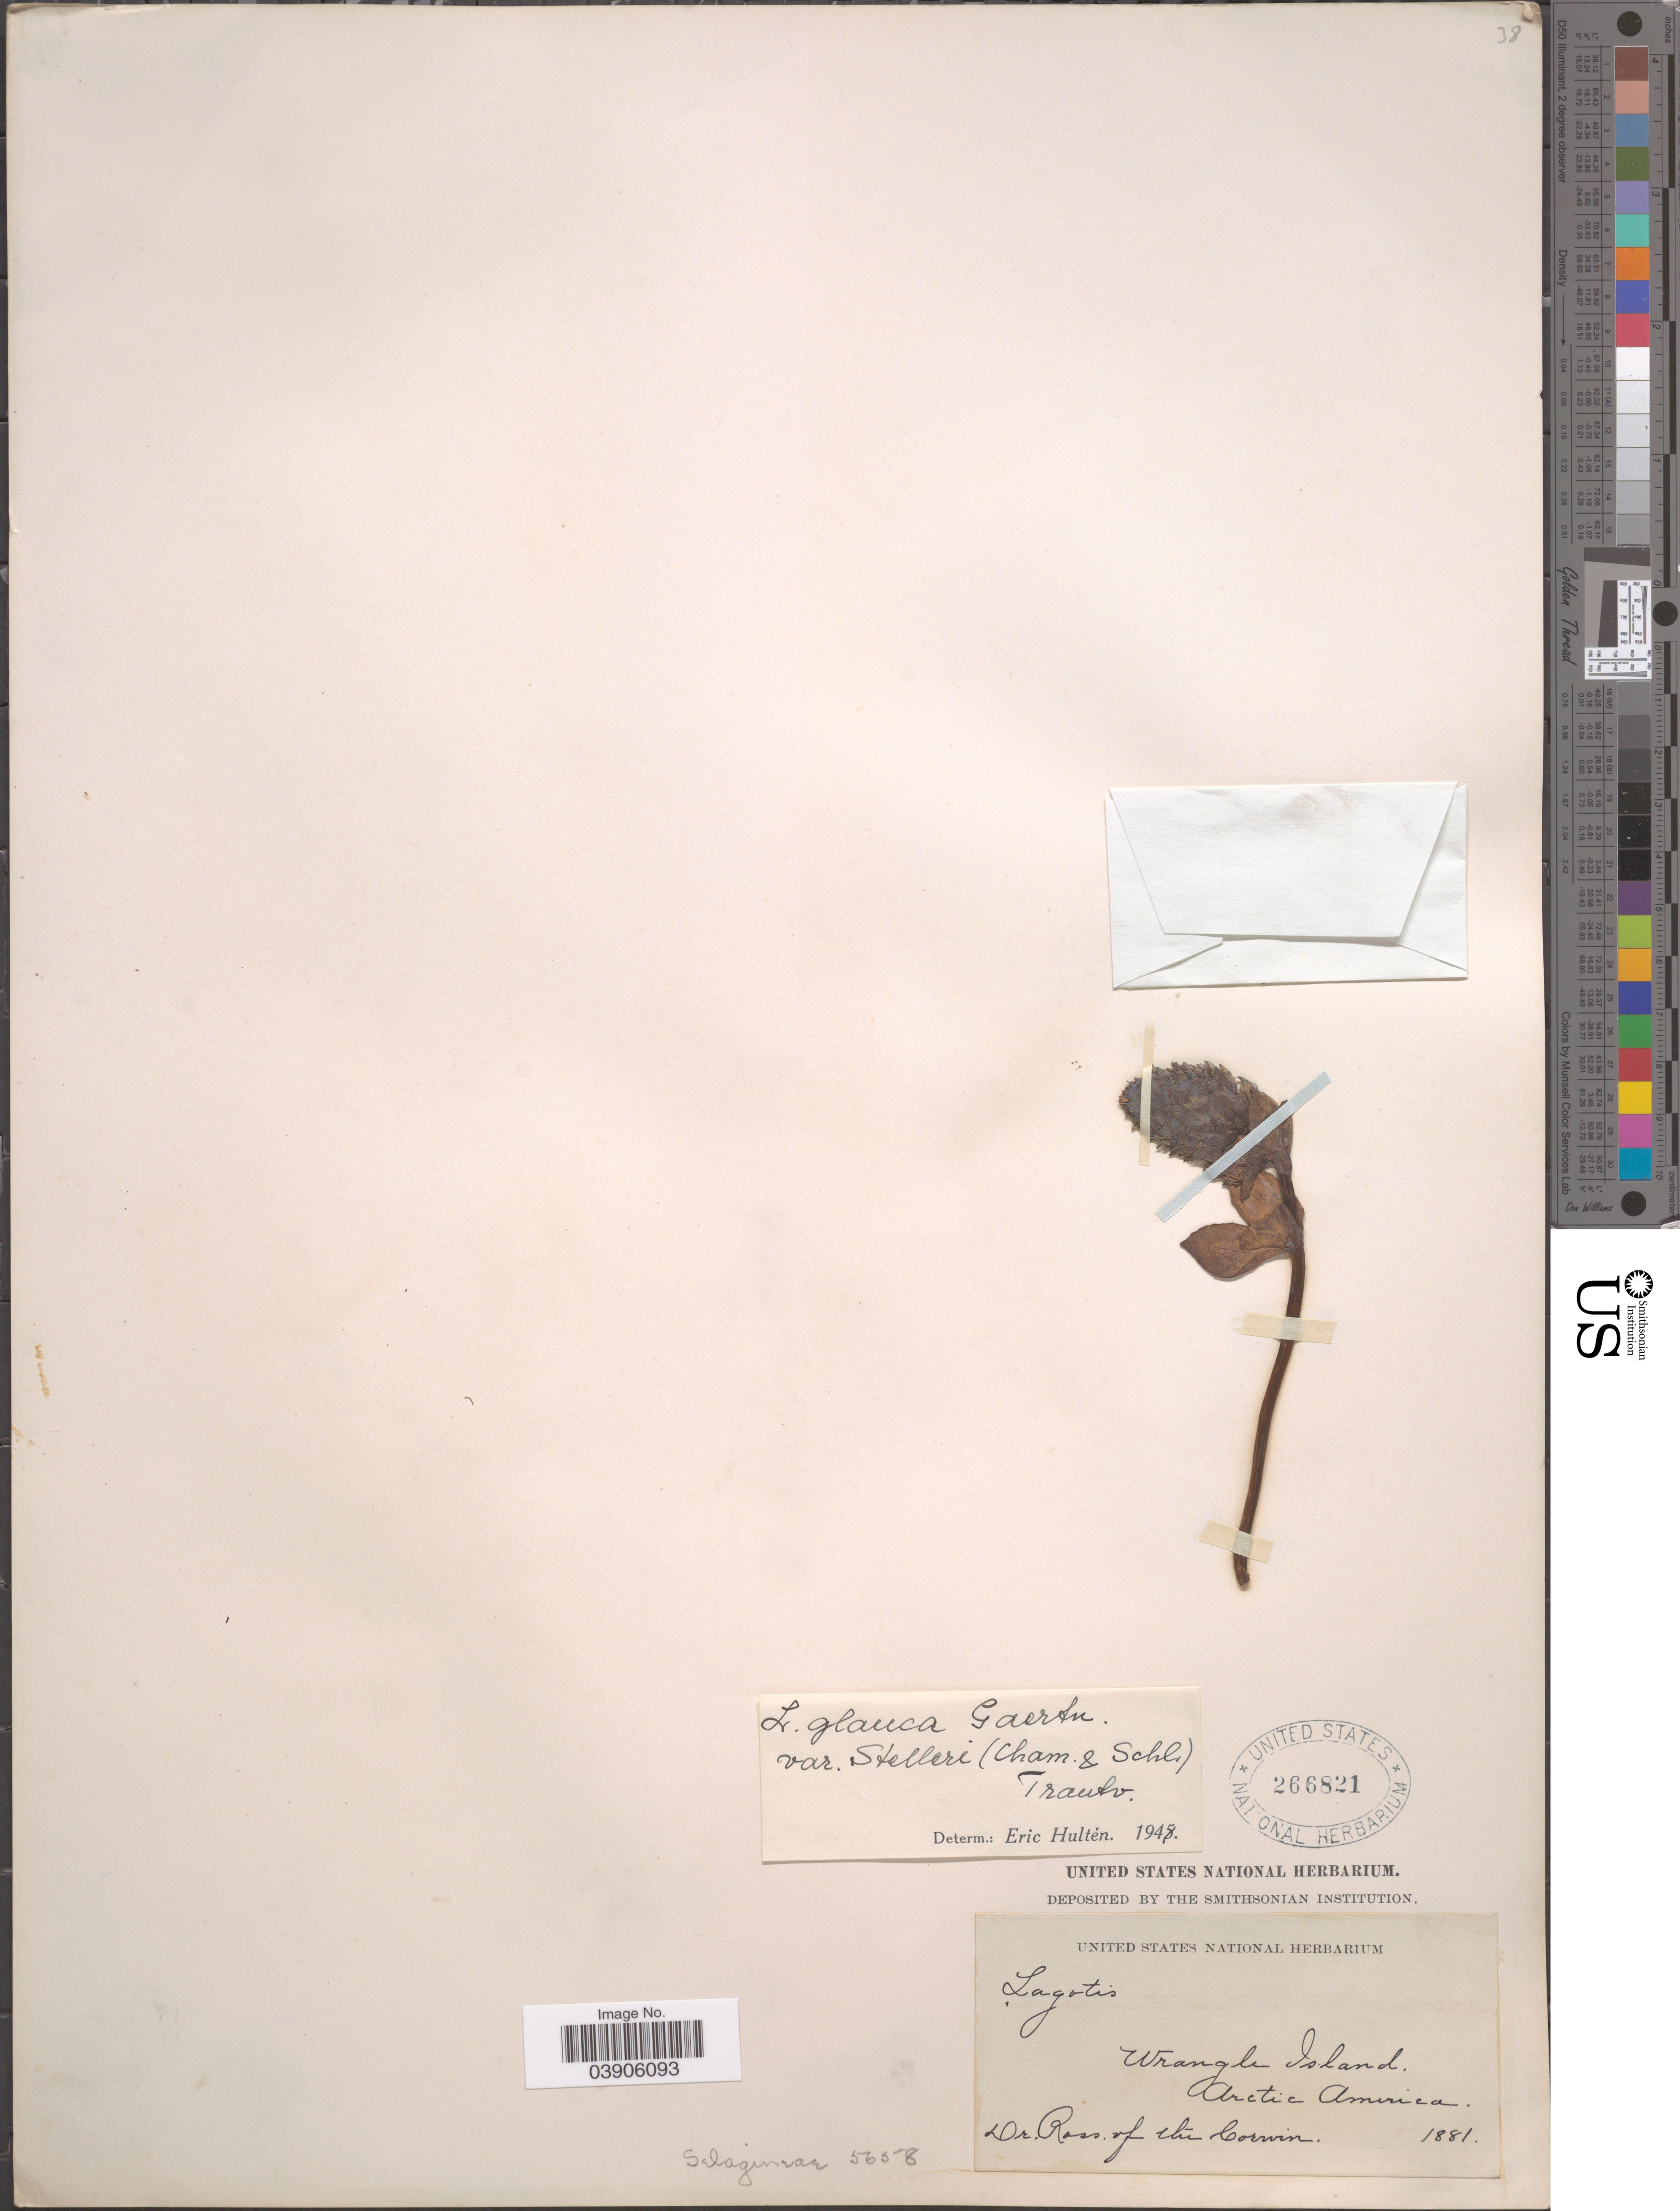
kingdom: Plantae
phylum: Tracheophyta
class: Magnoliopsida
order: Lamiales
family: Plantaginaceae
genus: Lagotis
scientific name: Lagotis glauca var. stelleri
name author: Trautv.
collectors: Ross of the Corwin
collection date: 1881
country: United States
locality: Wrangle Island. Arctic America.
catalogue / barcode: US 266821